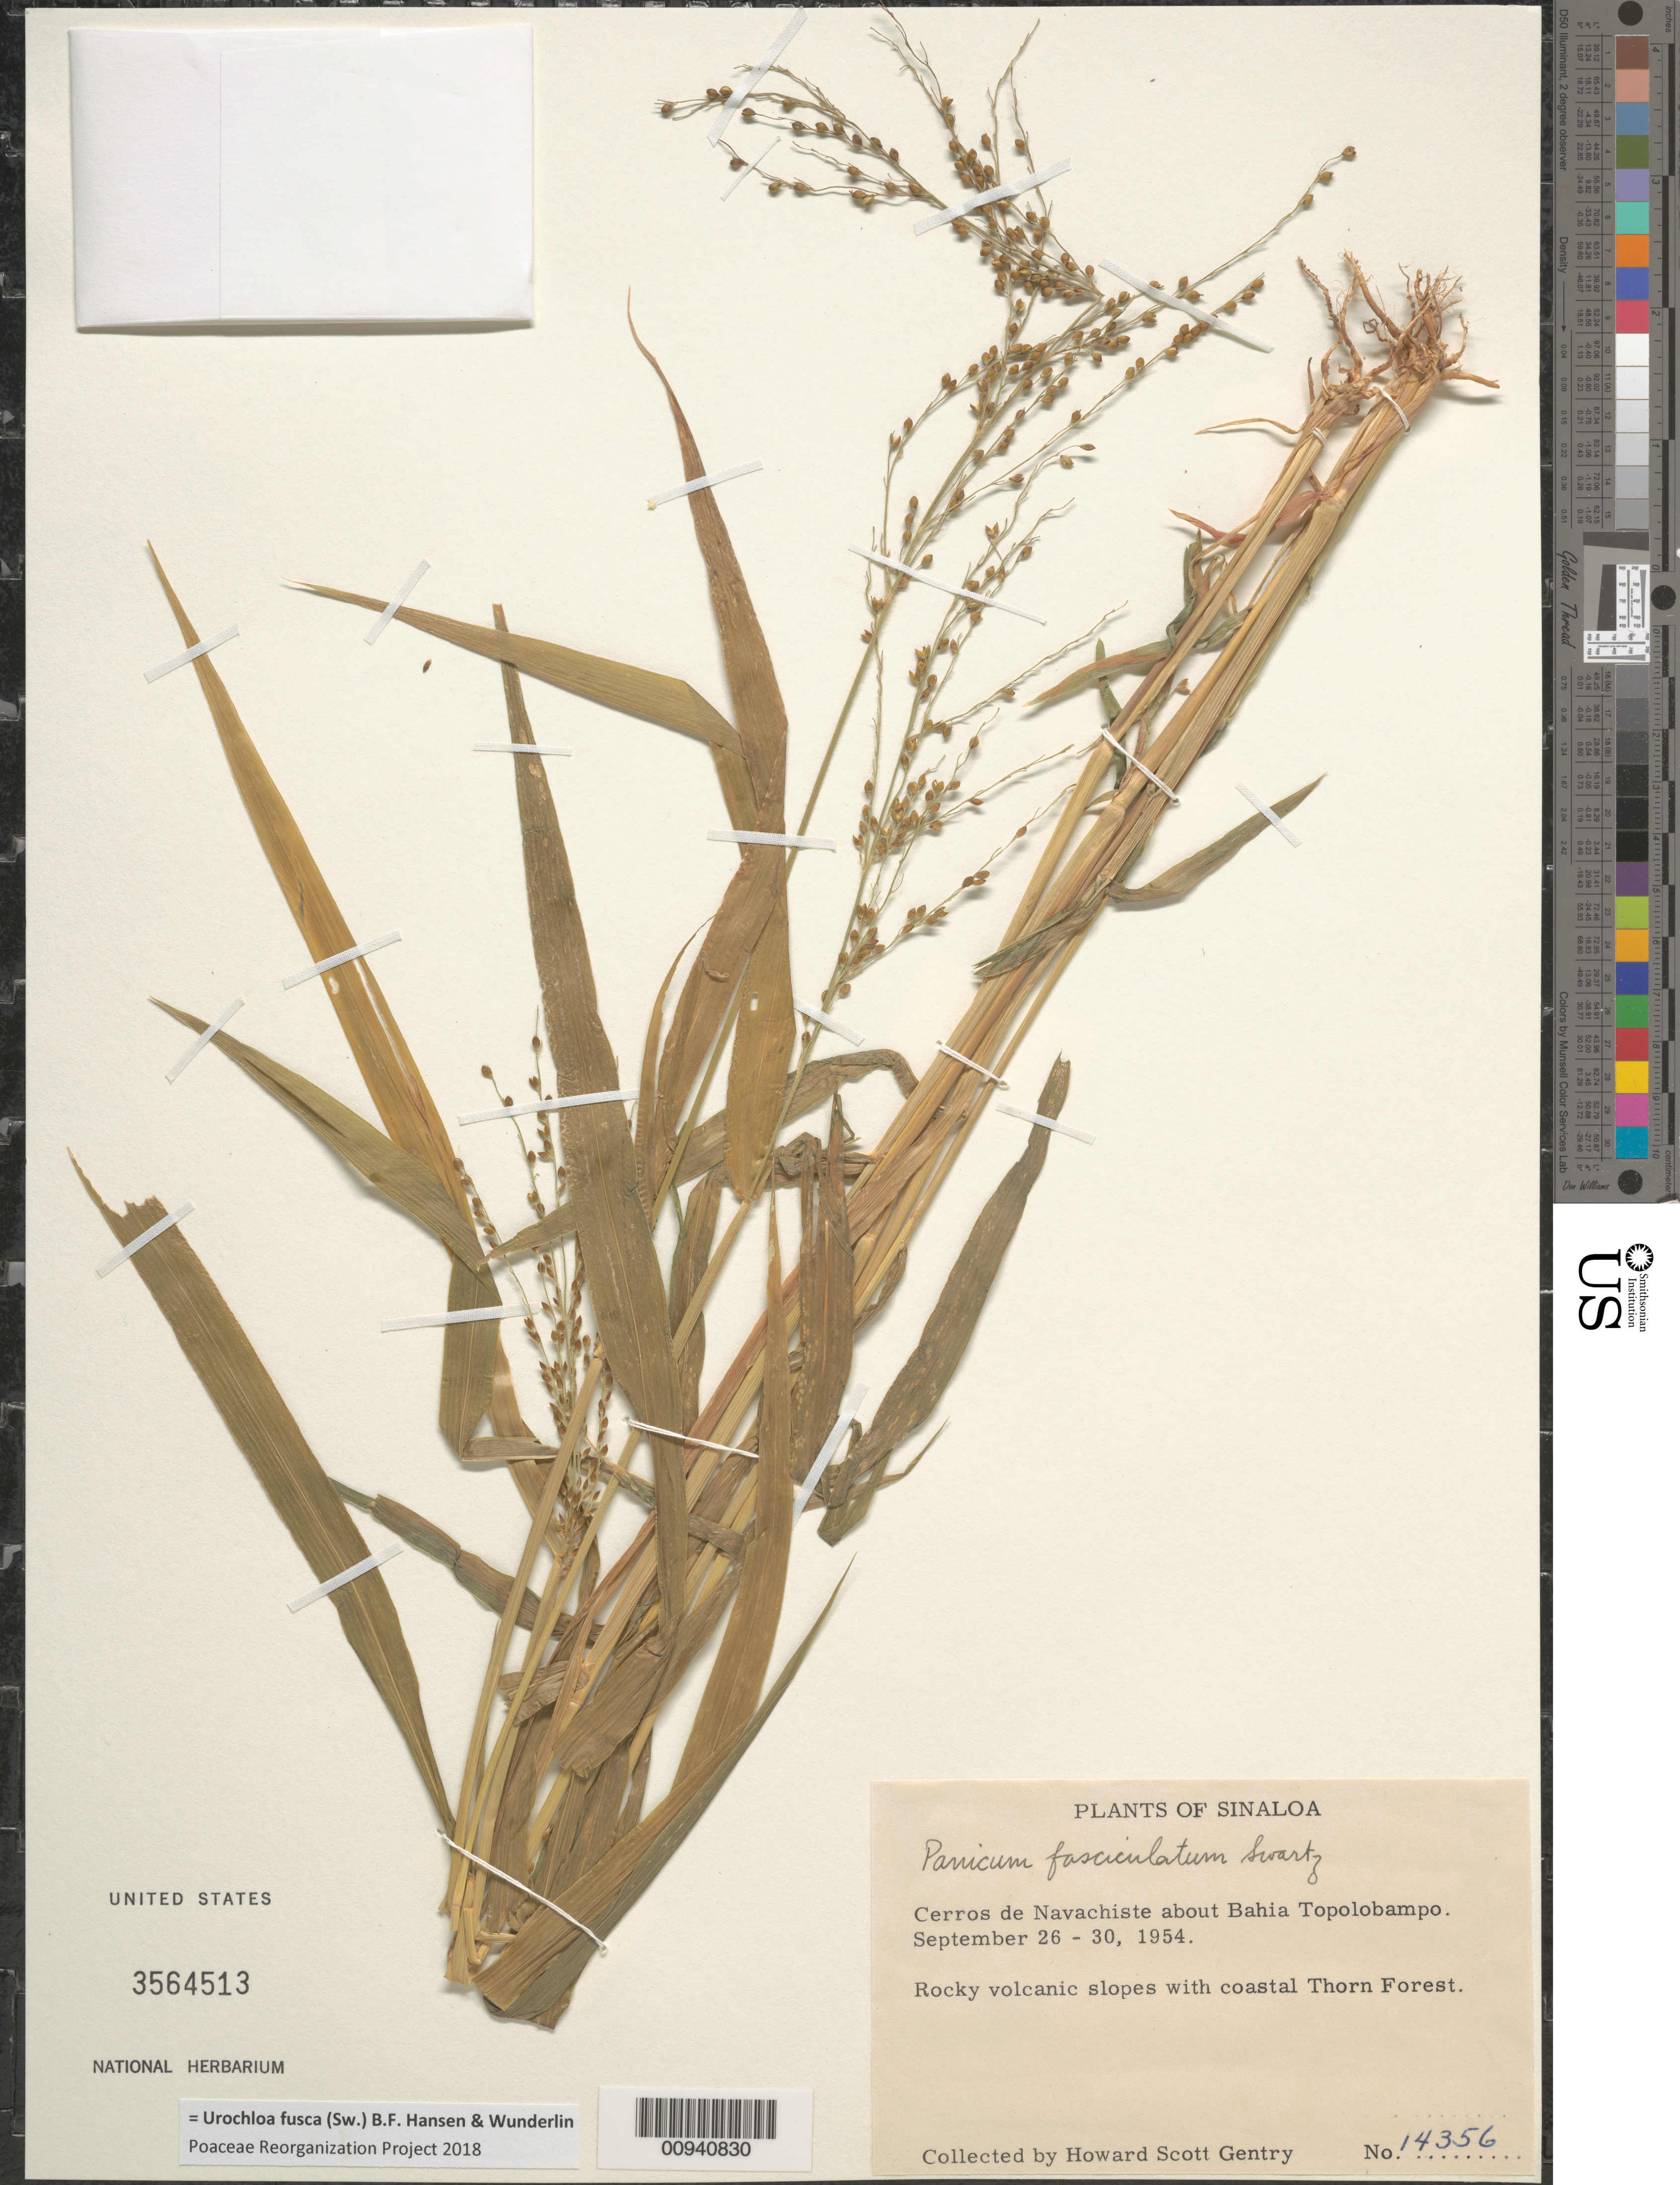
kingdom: Plantae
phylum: Tracheophyta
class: Liliopsida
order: Poales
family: Poaceae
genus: Panicum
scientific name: Panicum fasciculatum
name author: Sw.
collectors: H. S. Gentry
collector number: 14356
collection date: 1954-09-26/1954-09-30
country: Mexico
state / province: Sinaloa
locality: Cerros de Navachiste about (sic) Bahia Topolobampo.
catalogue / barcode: US 3564513